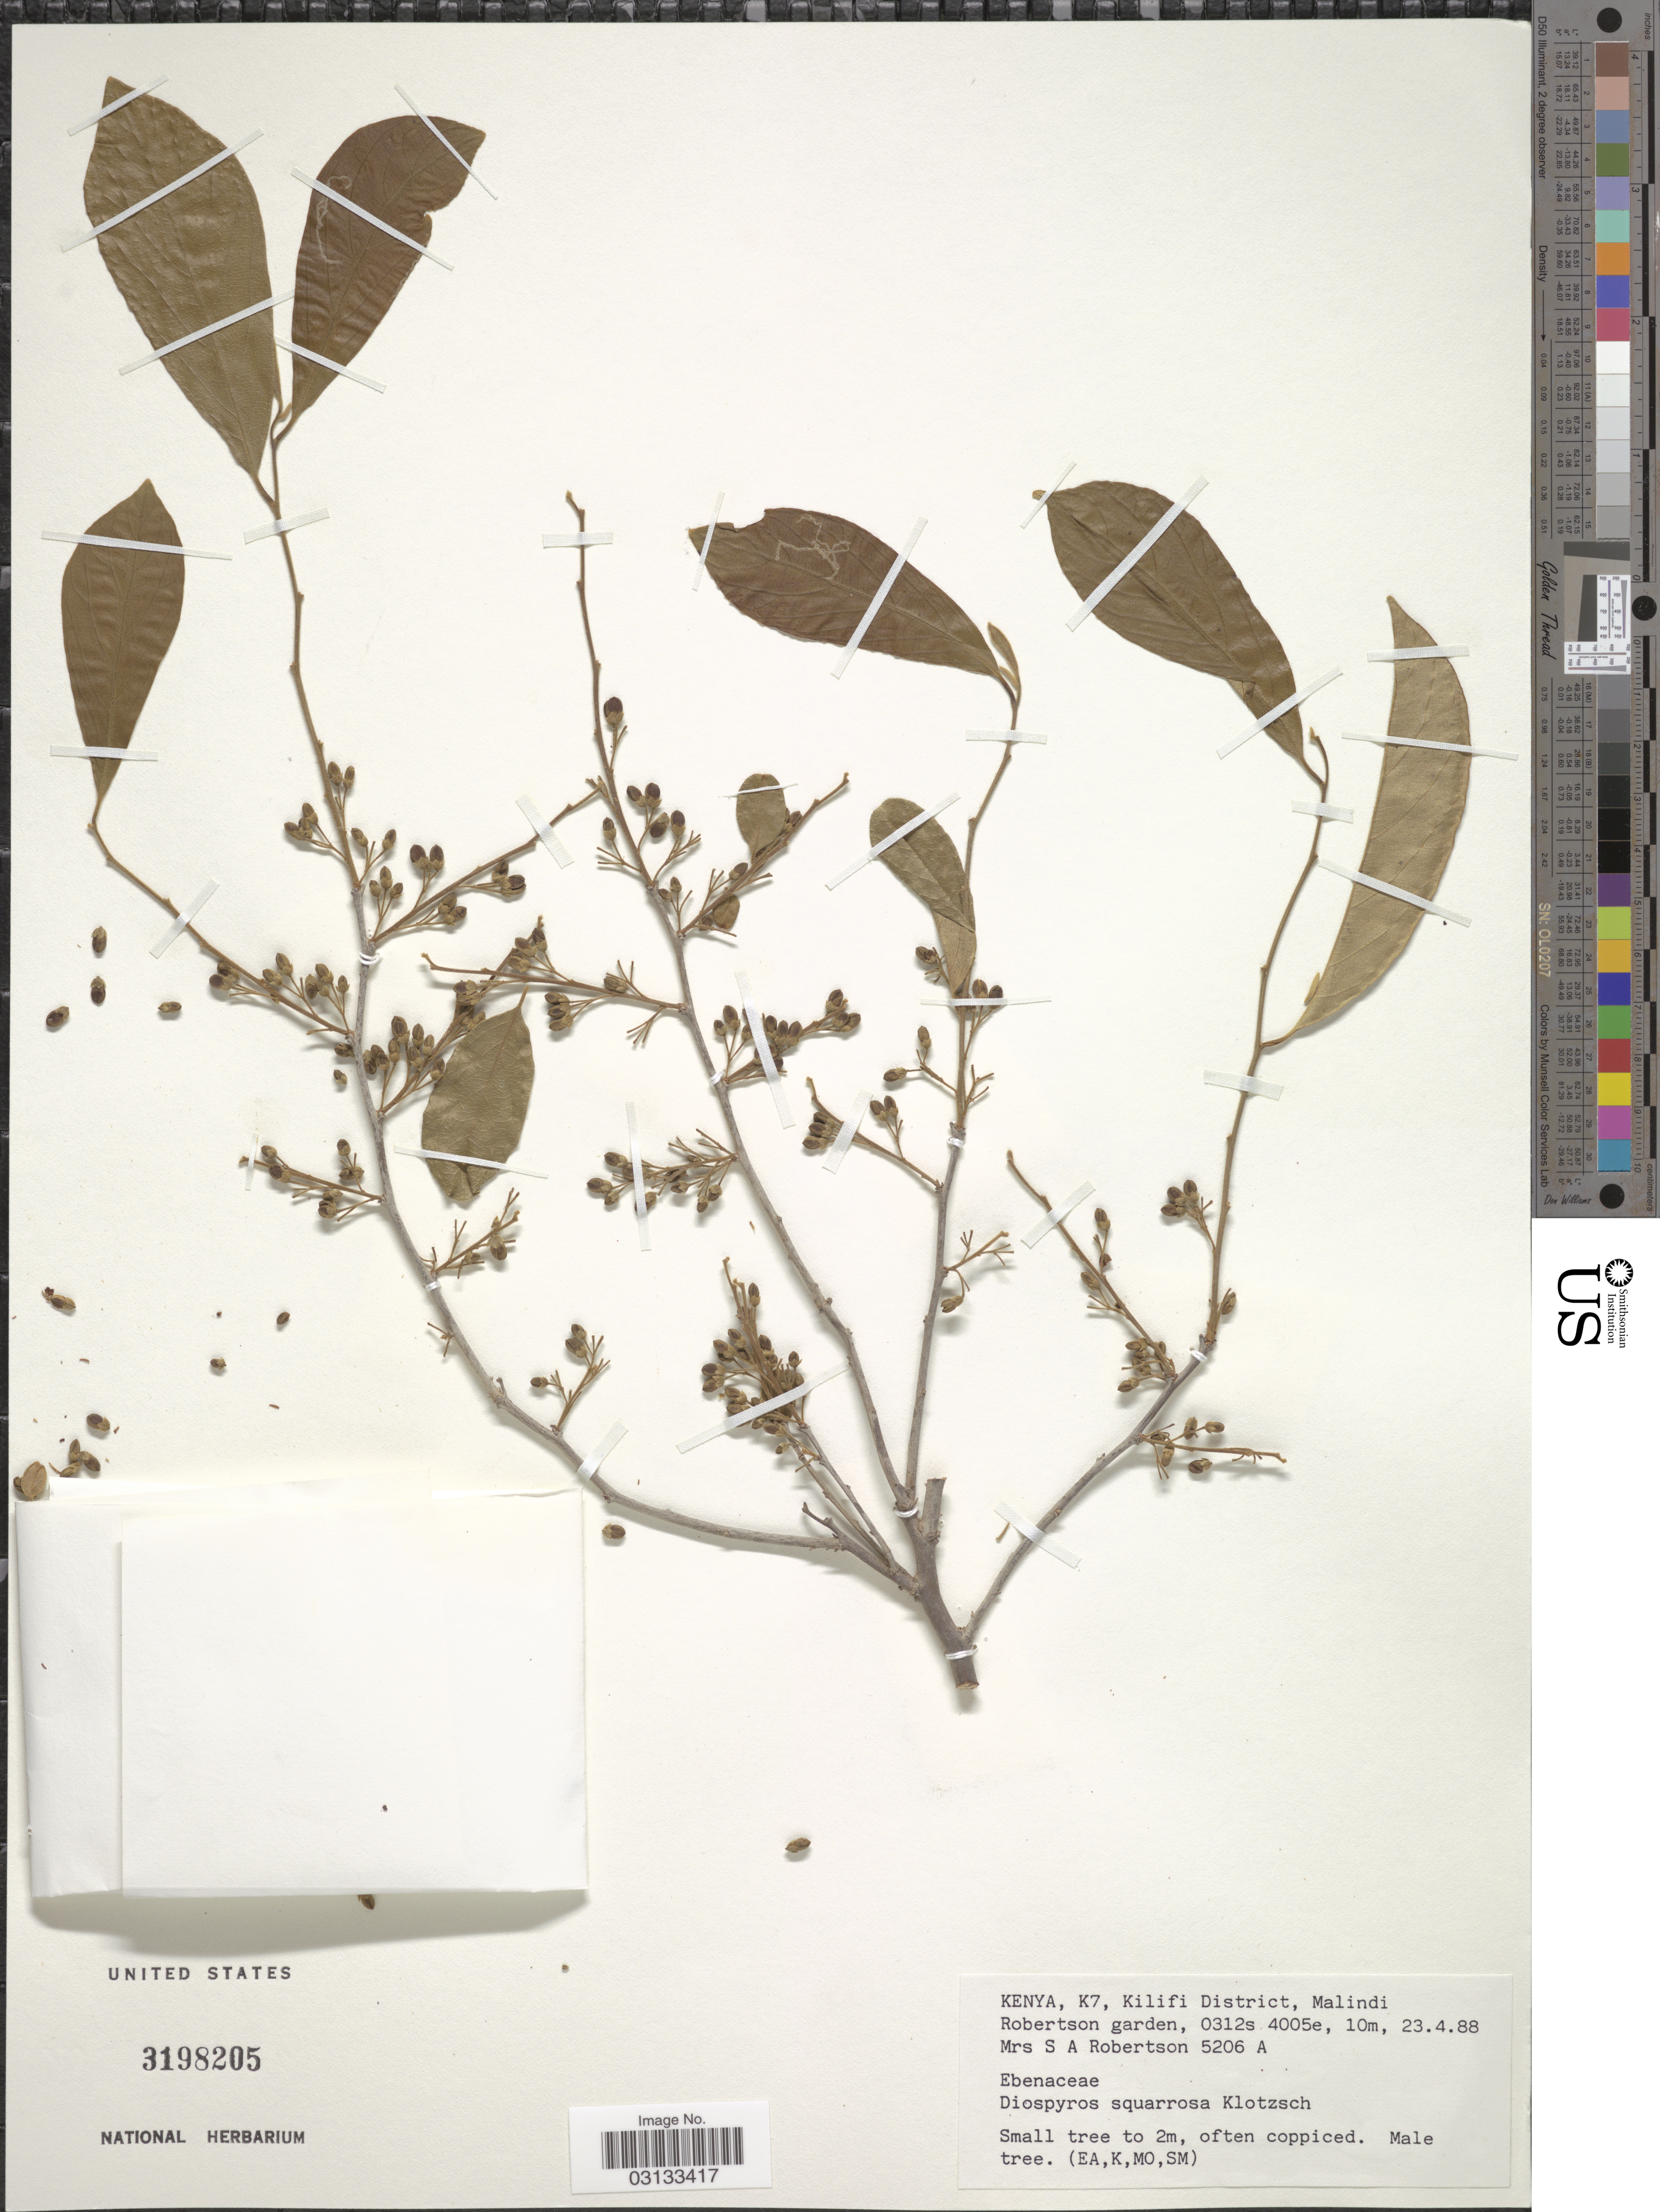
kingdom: Plantae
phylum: Tracheophyta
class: Magnoliopsida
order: Ericales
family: Ebenaceae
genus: Diospyros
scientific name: Diospyros squarrosa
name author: Klotzsch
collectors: S. Robertson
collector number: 5206 A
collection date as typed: Transcribed d/m/y: 23/4/88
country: Kenya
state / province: Kilifi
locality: Kenya, K7, Kilifi District, Malindi, Robertson Garden.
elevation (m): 10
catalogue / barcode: US 3198205